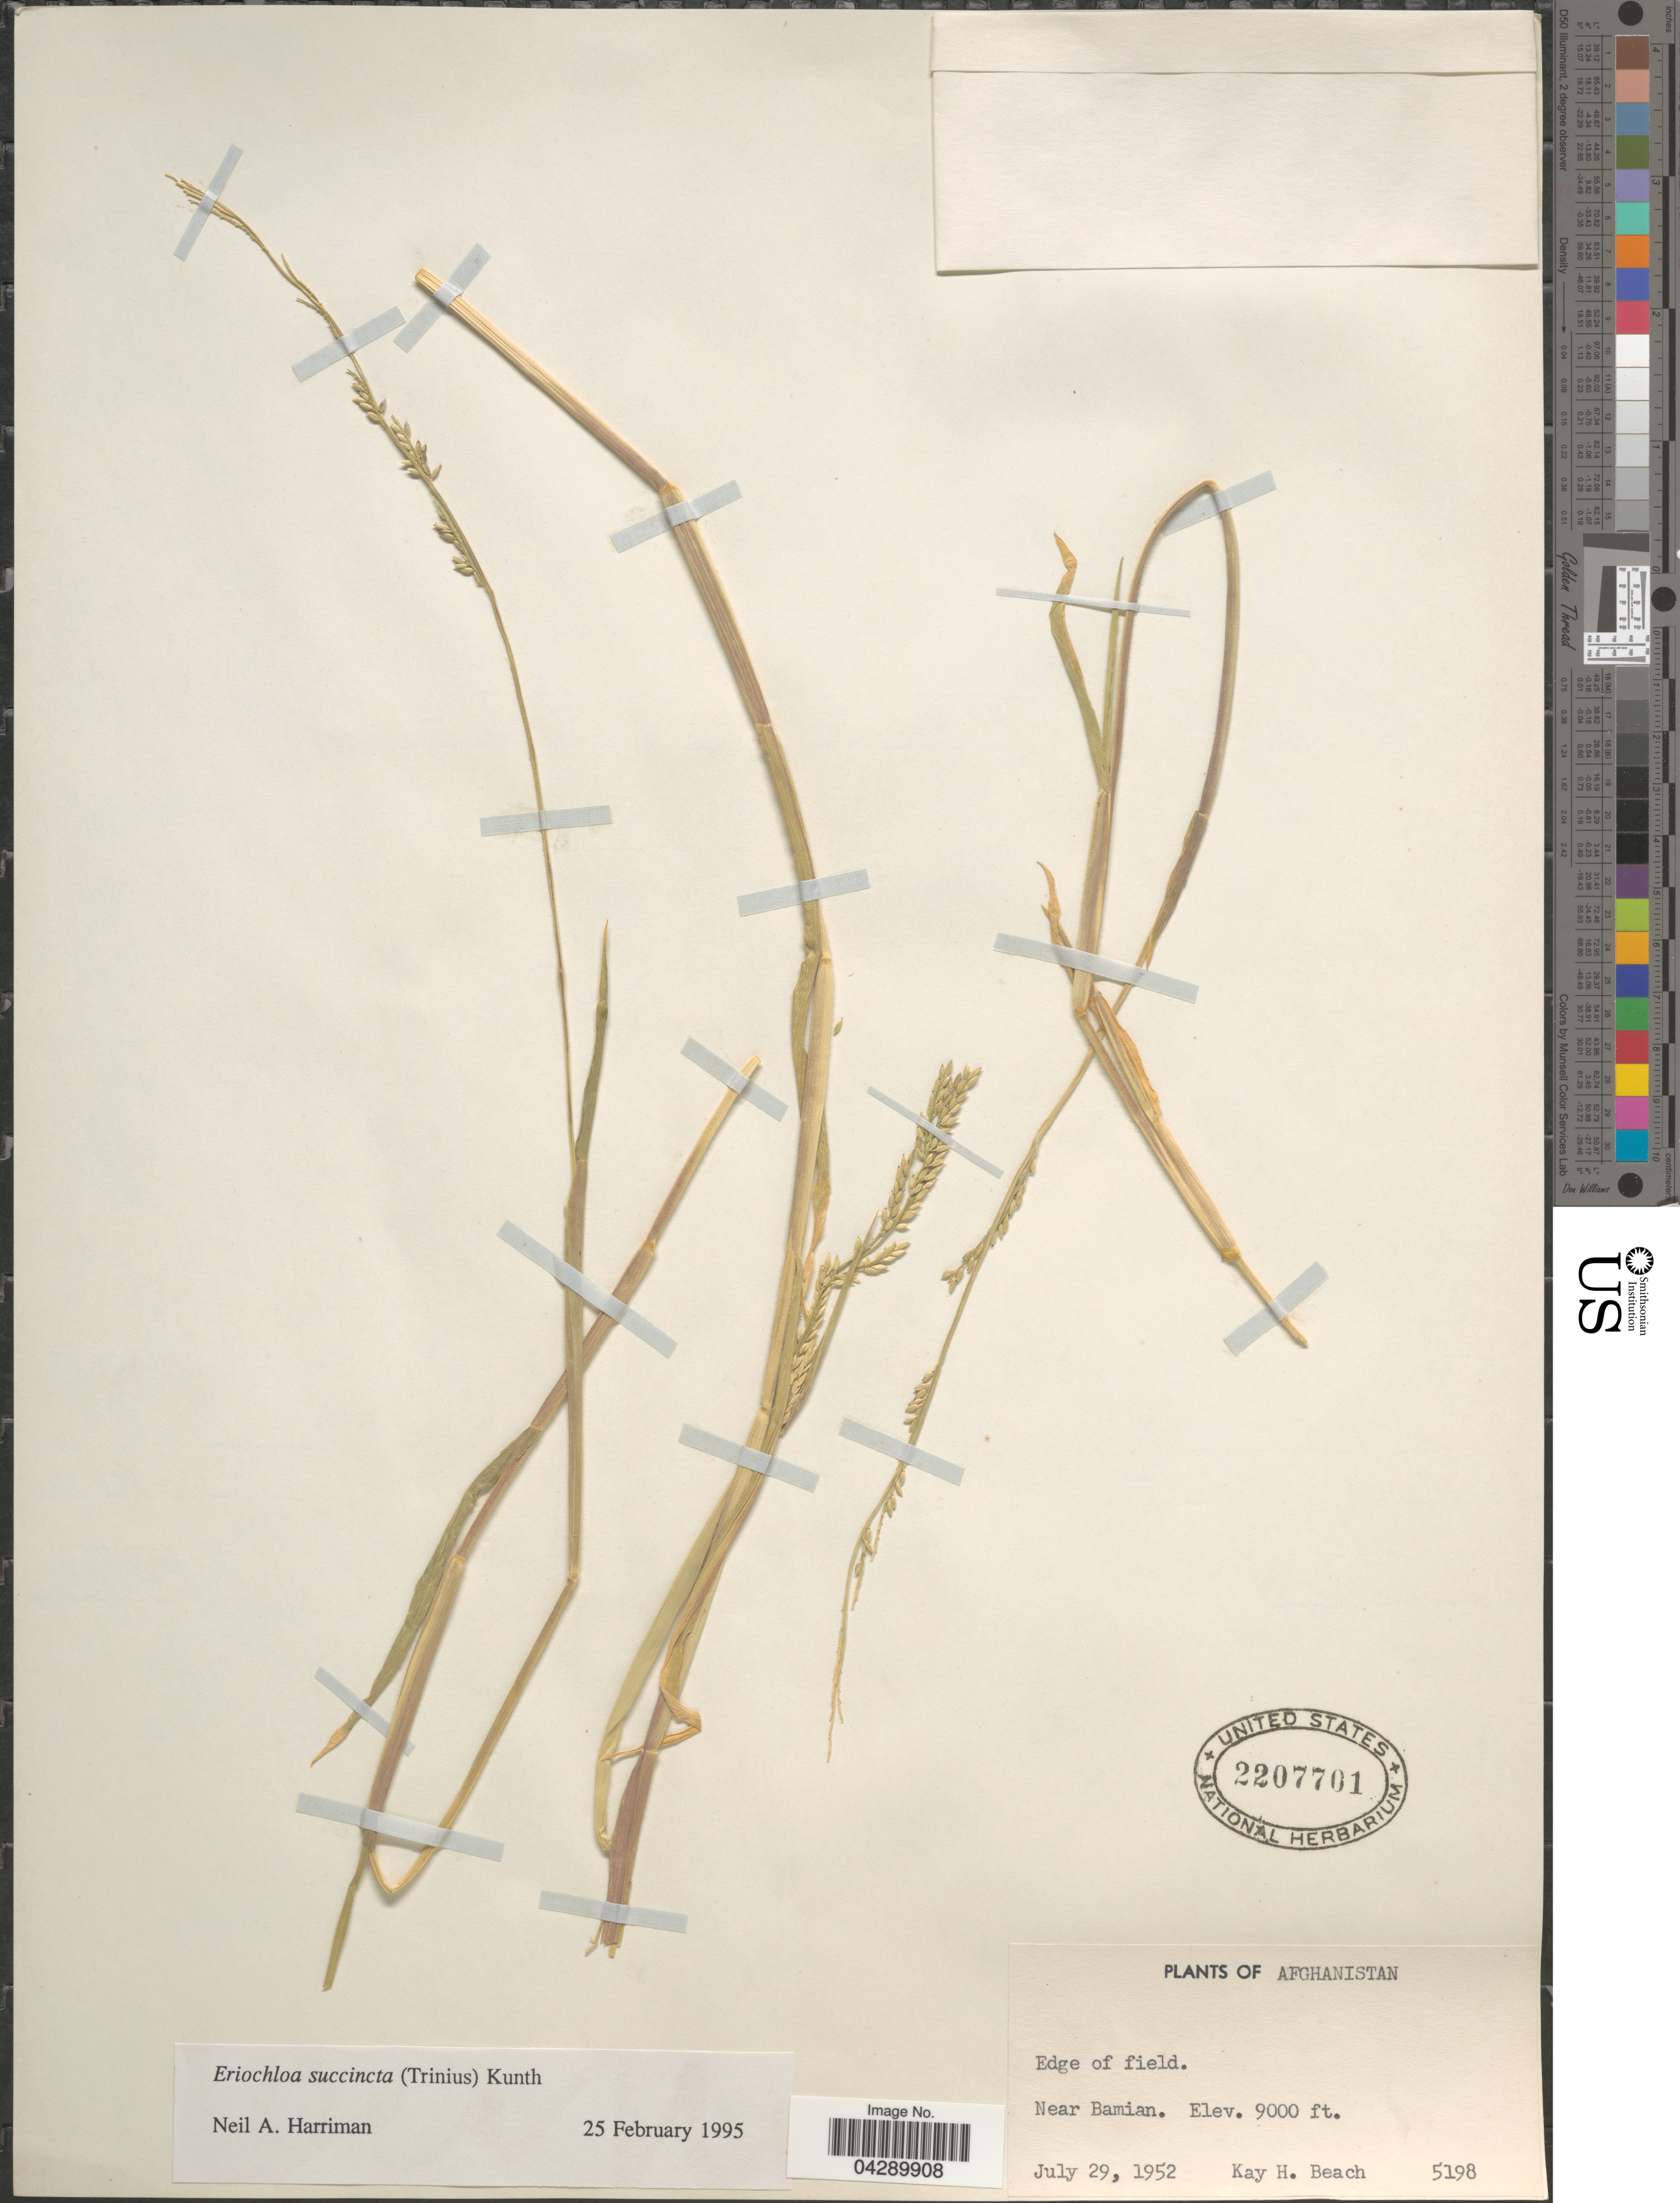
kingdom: Plantae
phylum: Tracheophyta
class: Liliopsida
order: Poales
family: Poaceae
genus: Eriochloa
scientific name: Eriochloa succincta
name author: (Trin.) Kunth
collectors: K. H. Beach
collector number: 5198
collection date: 1952-07-29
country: Afghanistan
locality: Edge of field. Near Bamian.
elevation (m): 2743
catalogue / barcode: US 2207701